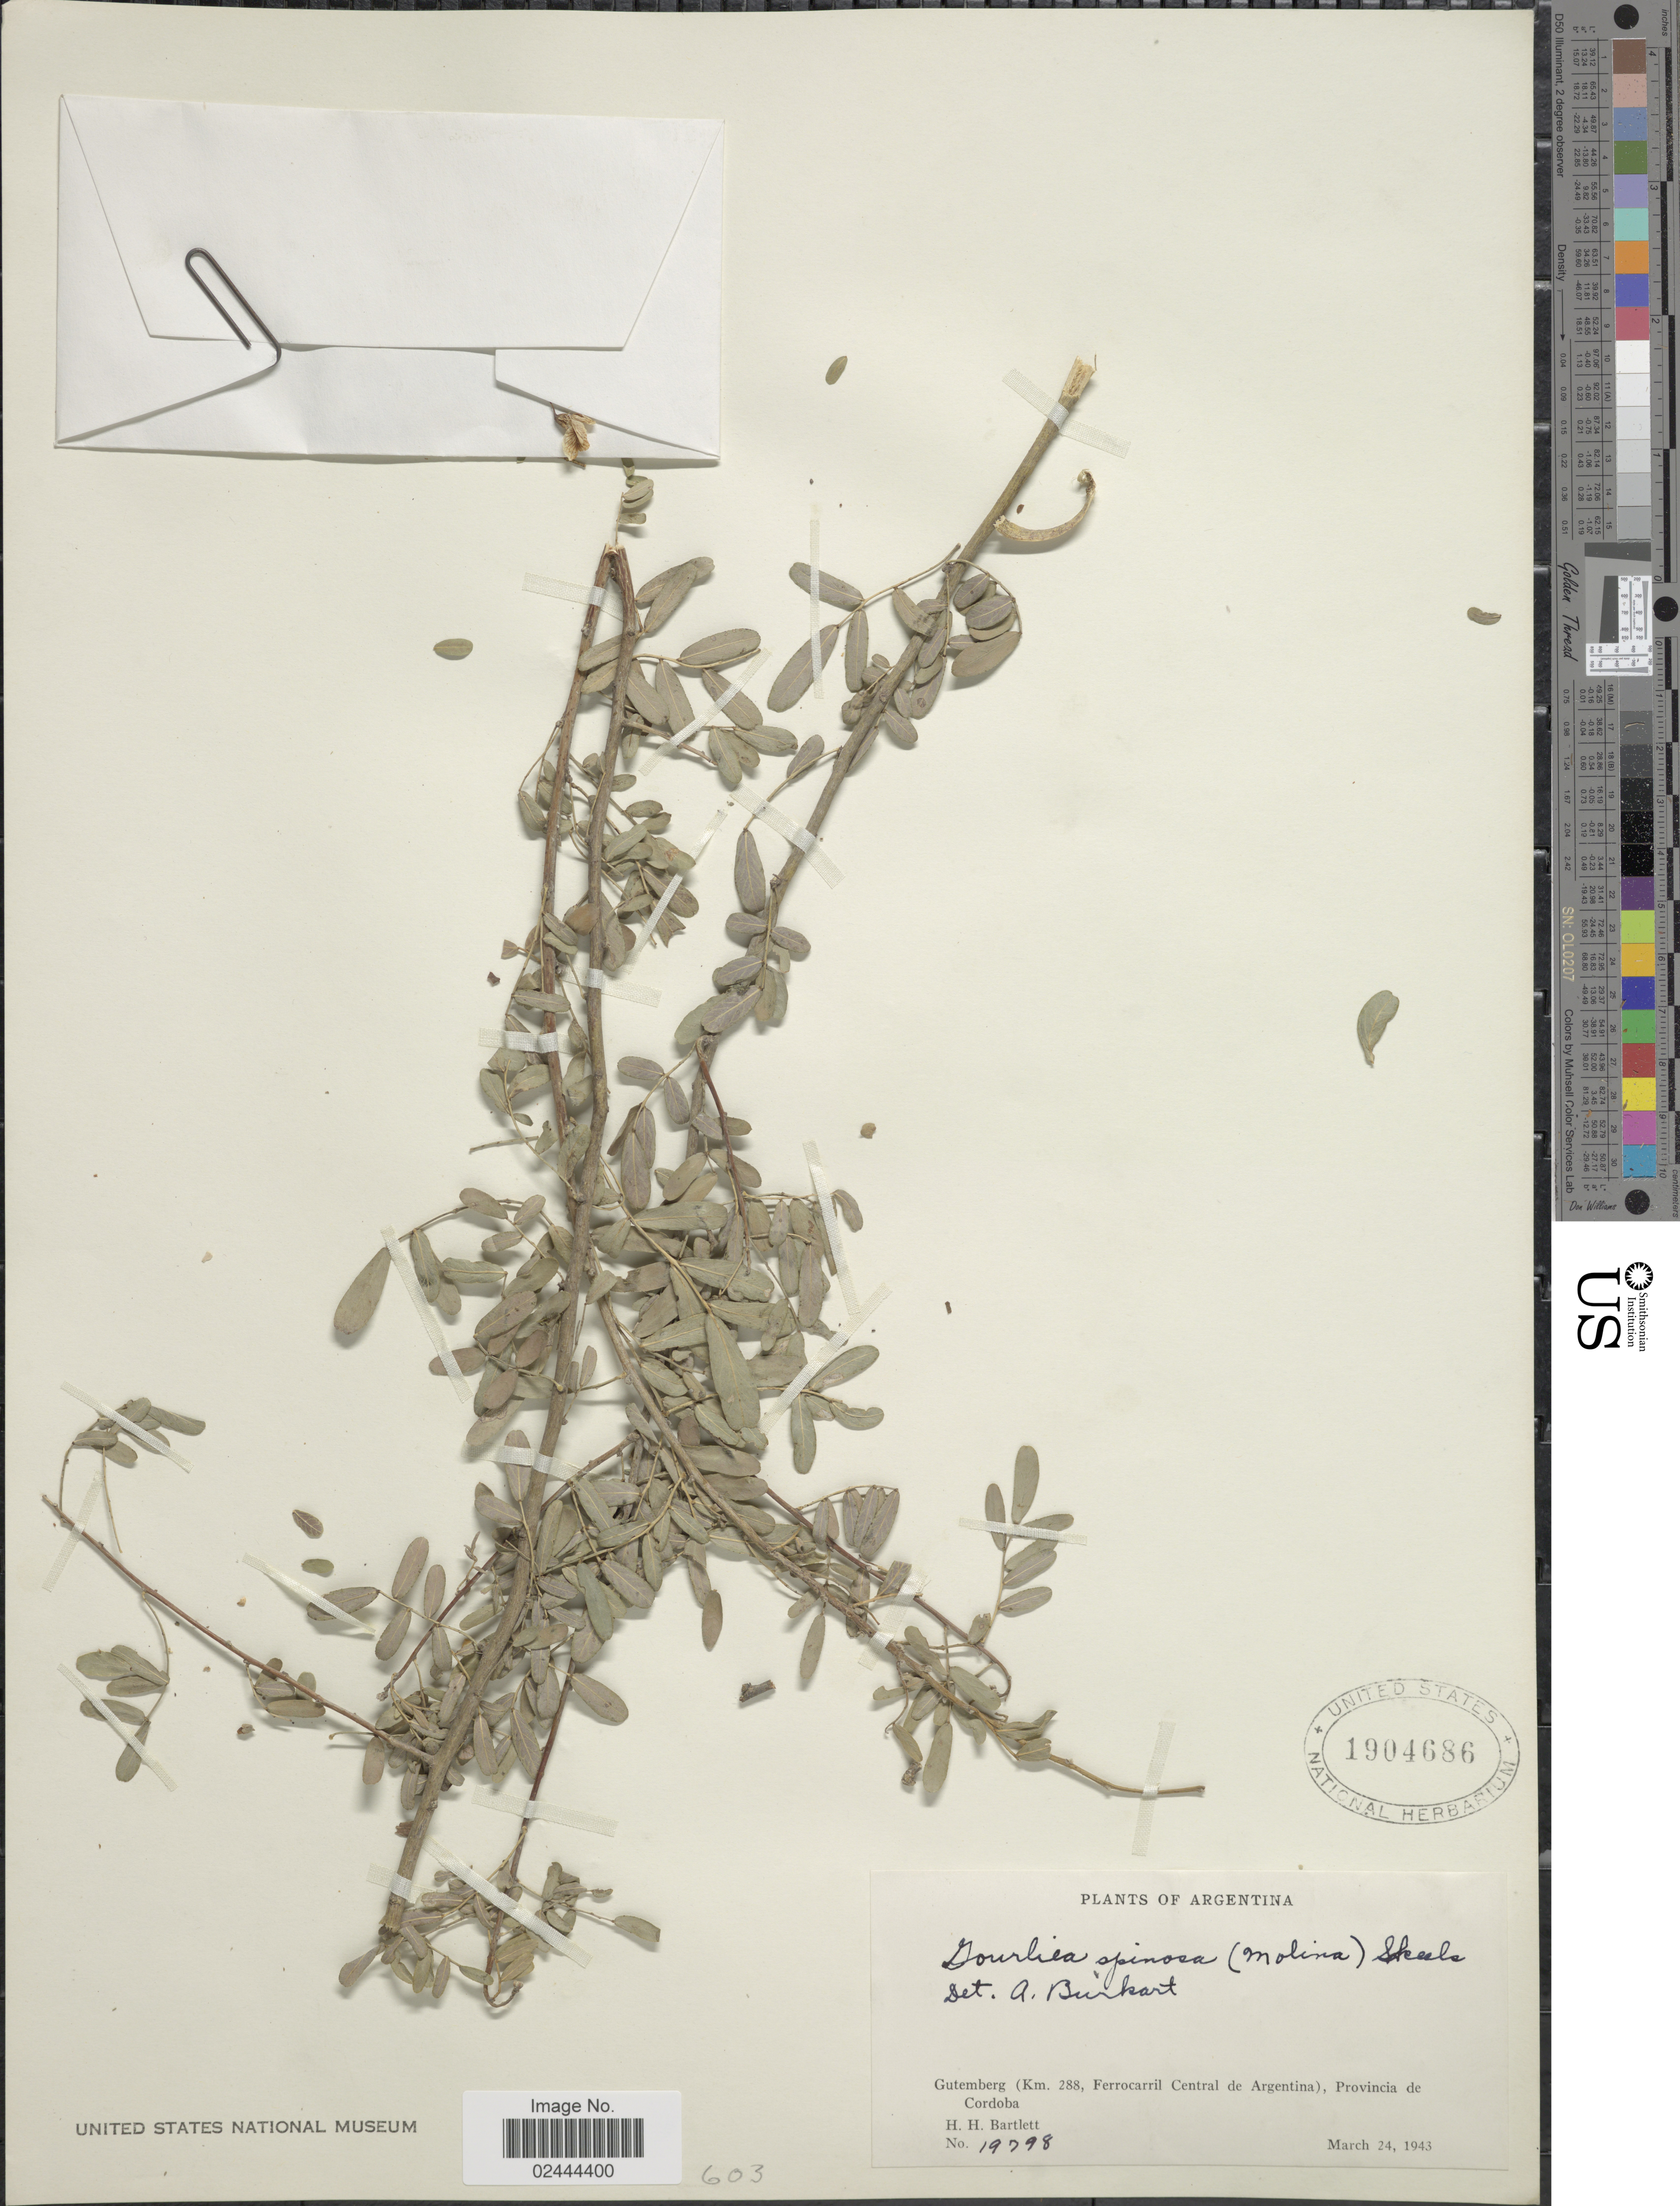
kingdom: Plantae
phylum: Tracheophyta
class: Magnoliopsida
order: Fabales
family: Fabaceae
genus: Geoffroea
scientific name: Geoffroea decorticans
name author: (Gillies ex Hook. & Arn.) Burkart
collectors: H. H. Bartlett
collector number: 19798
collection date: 1943-03-24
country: Argentina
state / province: Cordoba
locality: Gutemberg (km 288, Ferrocarril Central de Argentina)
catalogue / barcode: US 1904686